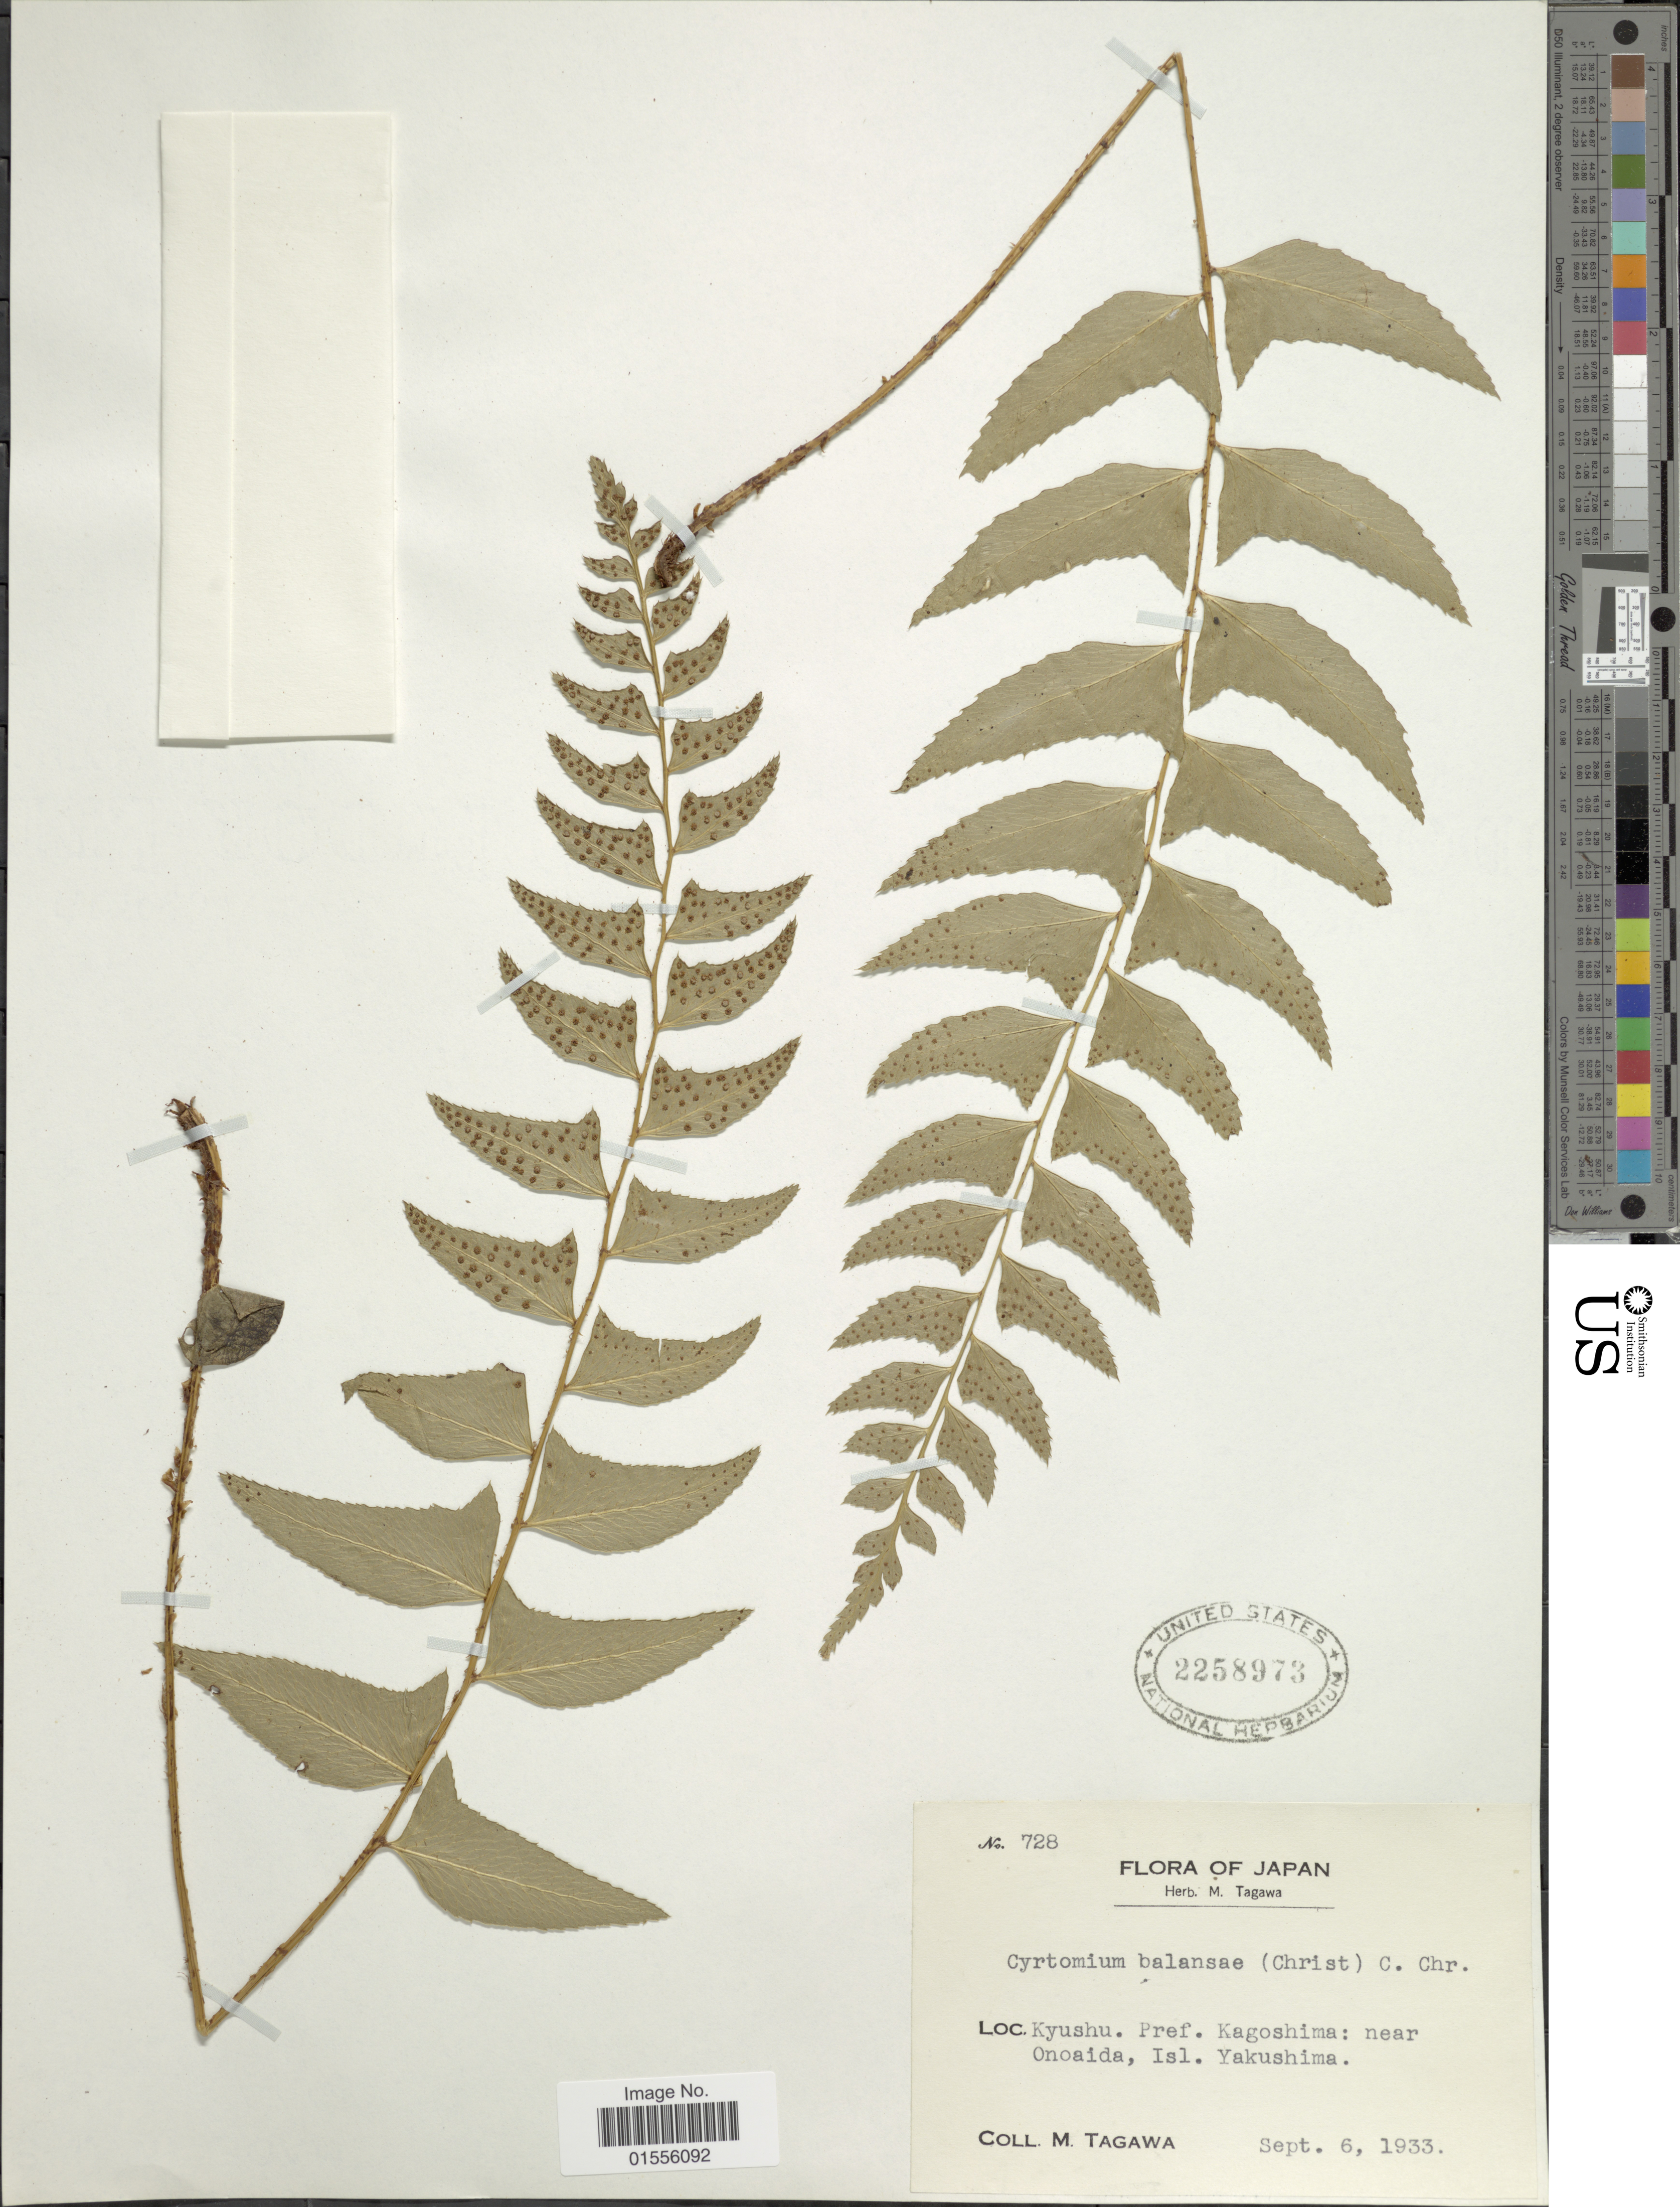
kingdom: Plantae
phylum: Tracheophyta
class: Polypodiopsida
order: Polypodiales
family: Dryopteridaceae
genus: Cyrtomium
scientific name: Cyrtomium balansae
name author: (Christ) C. Chr.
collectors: M. Tagawa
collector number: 728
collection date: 1933-09-06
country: Japan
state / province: Kagosima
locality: Kyushu Pref Kagoshima: near Onoaida, Isl. Yakushima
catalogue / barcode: US 2258973